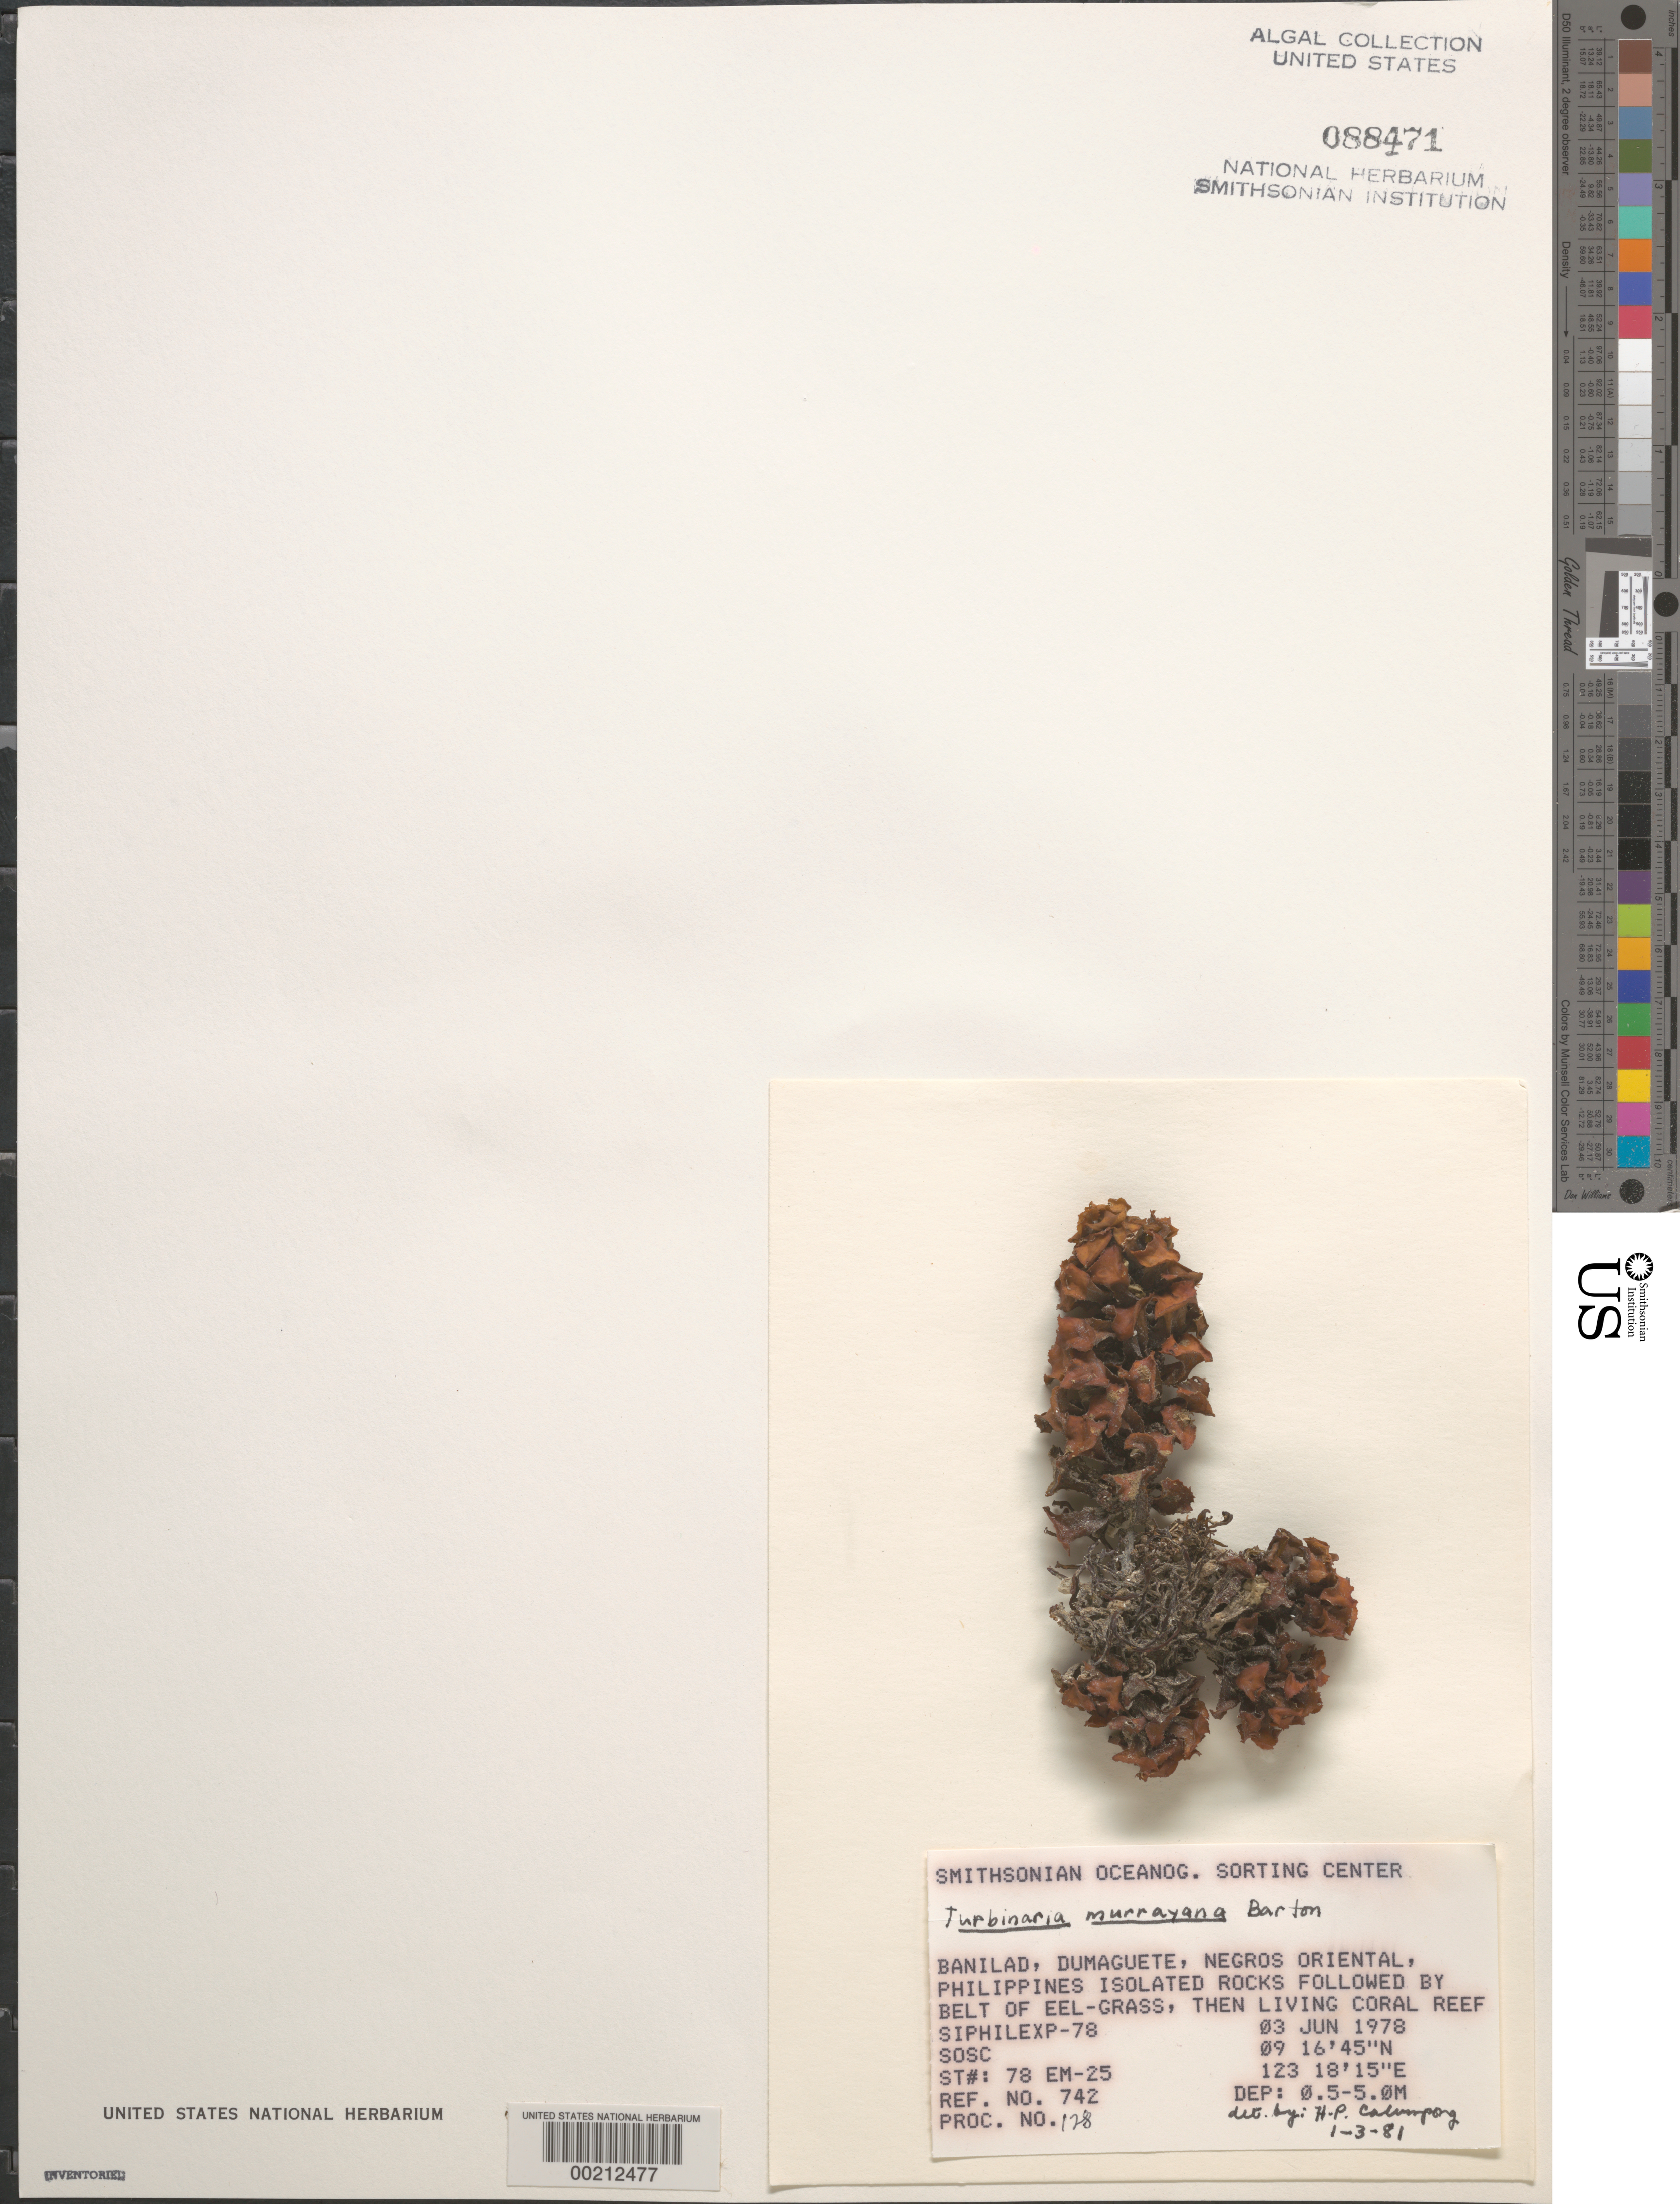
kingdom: Chromista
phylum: Ochrophyta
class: Phaeophyceae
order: Fucales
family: Sargassaceae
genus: Turbinaria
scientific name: Turbinaria murrayana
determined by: Calumpong, H. P.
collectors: SOSC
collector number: Station 78 Em-25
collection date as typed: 03 Jun 1978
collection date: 1978-06-03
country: Philippines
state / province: Central Visayas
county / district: Negros Oriental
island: Negros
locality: Banilad, Dumaguete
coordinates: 09 16'45"N, 123 18'15"E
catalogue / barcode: US 88471